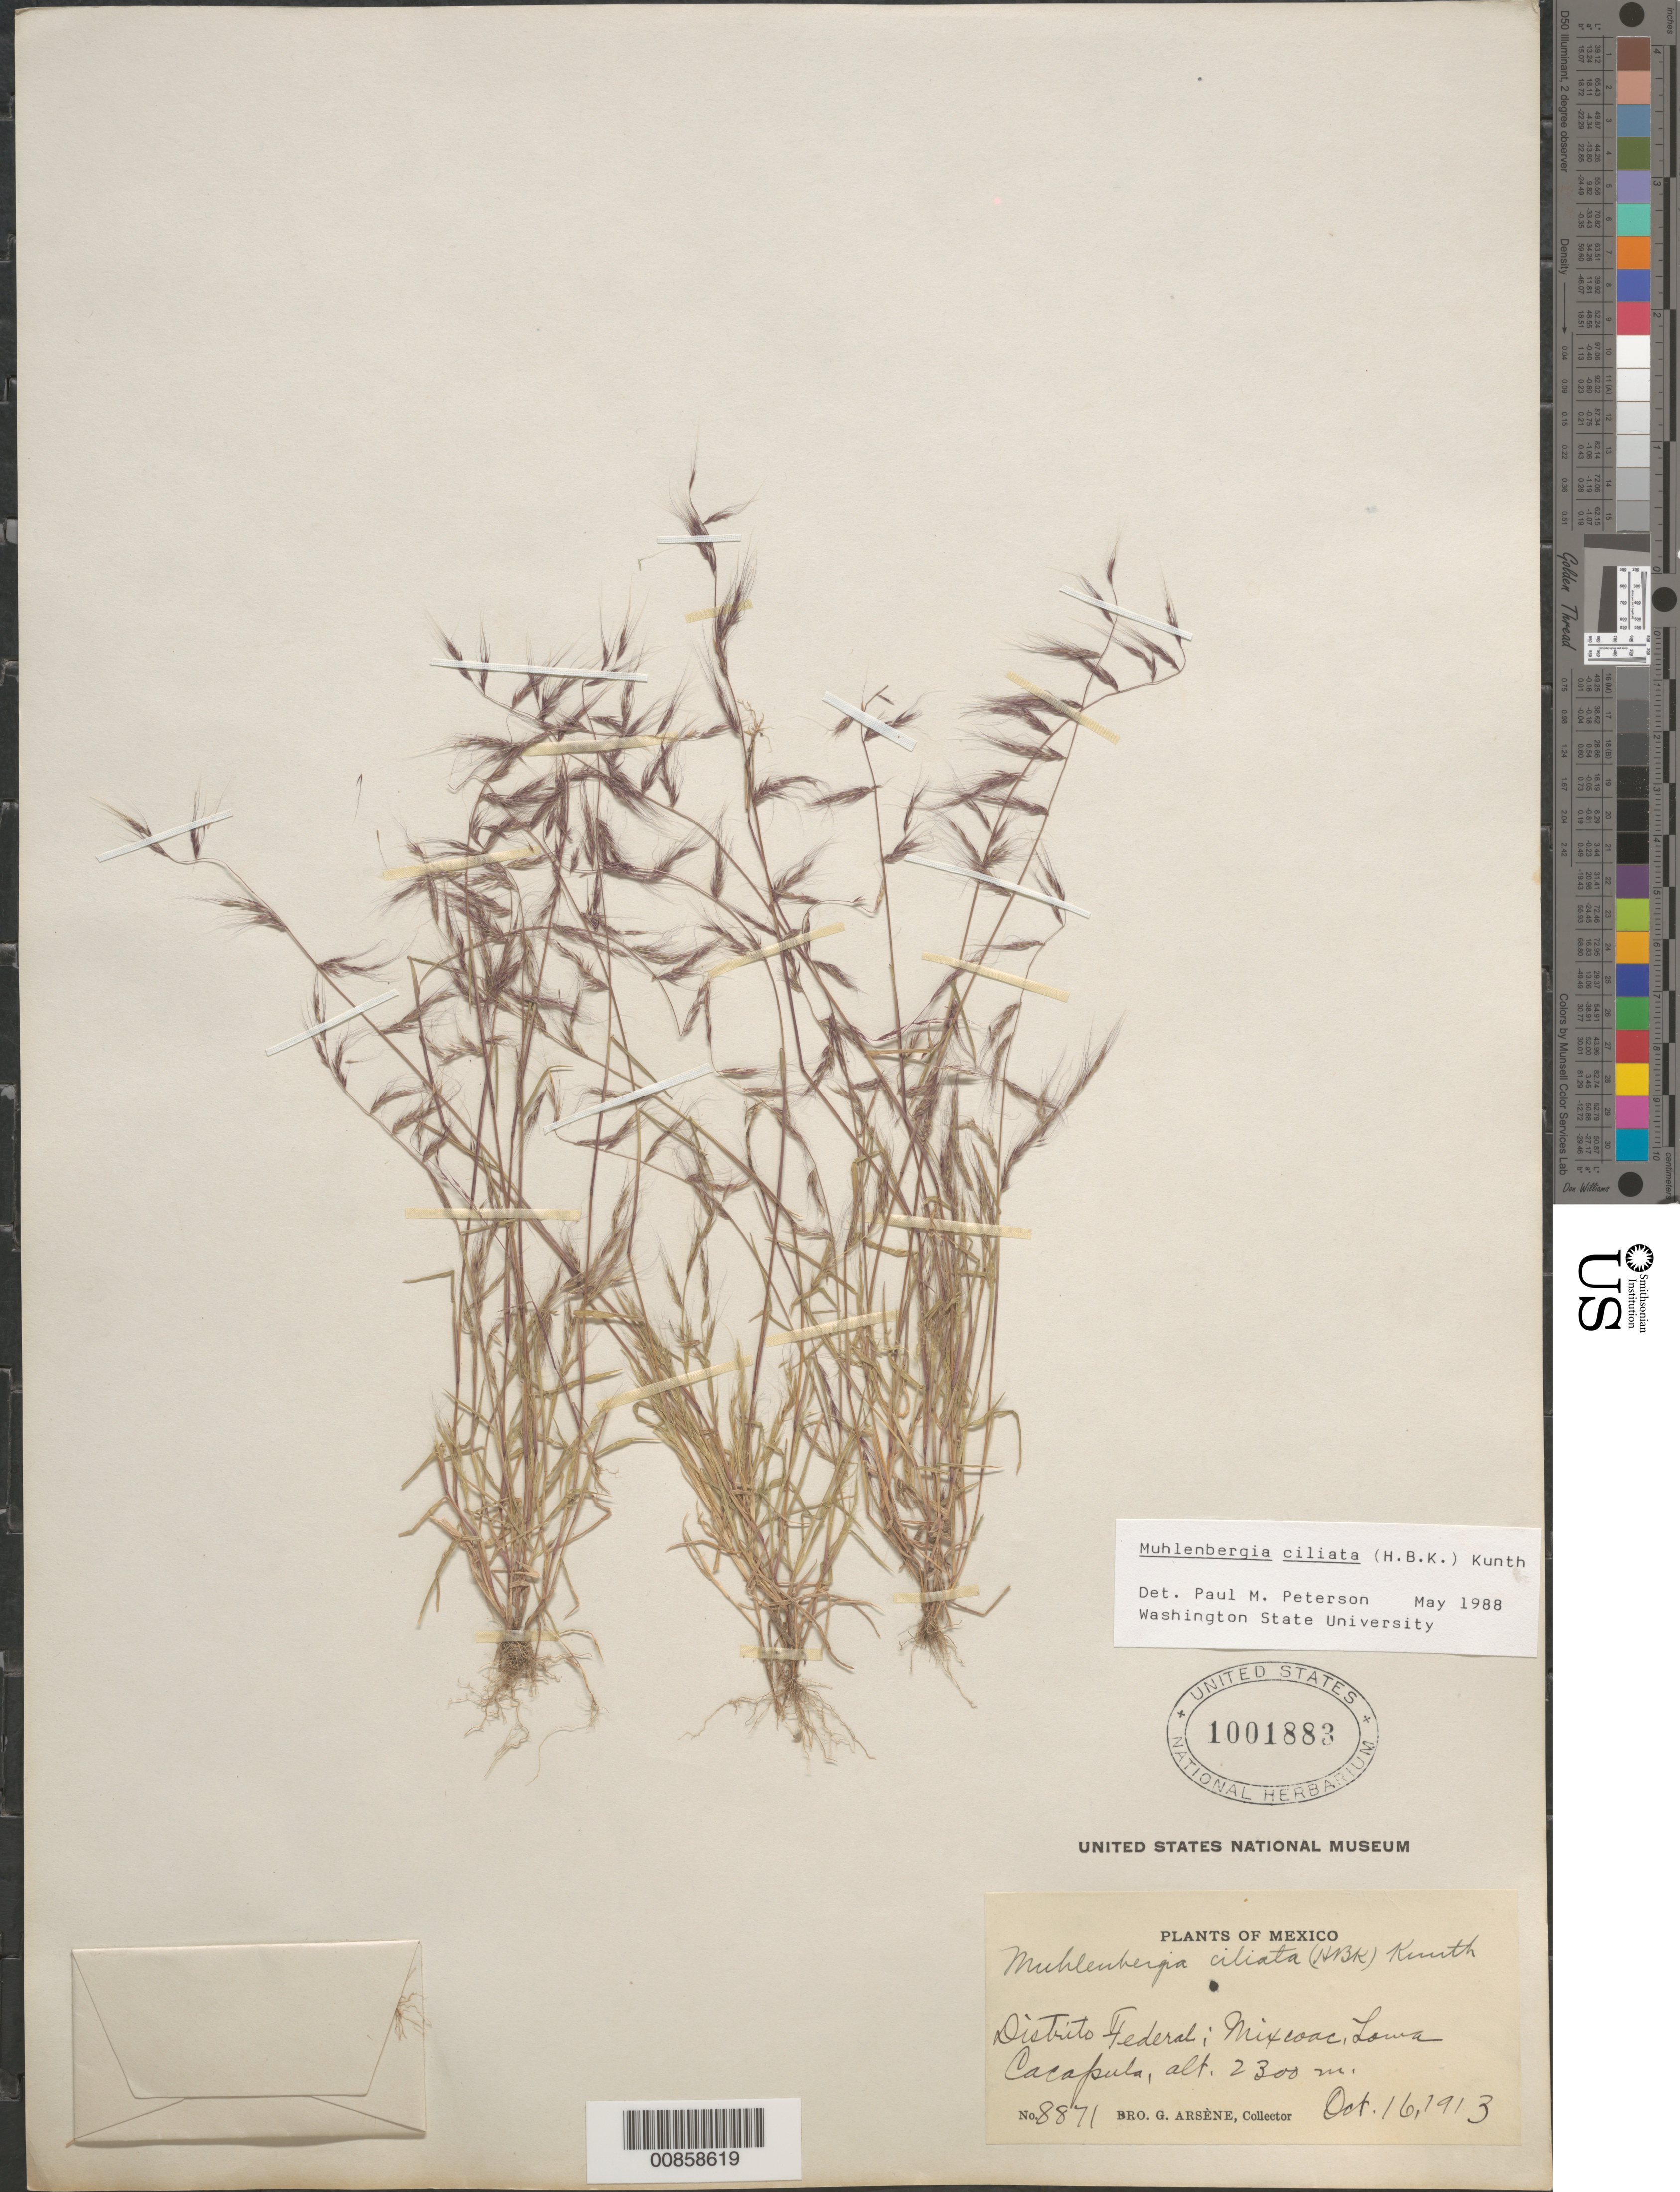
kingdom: Plantae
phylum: Tracheophyta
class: Liliopsida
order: Poales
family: Poaceae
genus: Muhlenbergia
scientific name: Muhlenbergia ciliata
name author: (Kunth) Trin.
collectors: Bro. G. Arsène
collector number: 8871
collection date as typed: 16 Oct 1913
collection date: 1913-10-16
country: Mexico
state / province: Distrito Federal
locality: Lomas de Mixcoac, D.F.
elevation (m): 2300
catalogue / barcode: US 1001883